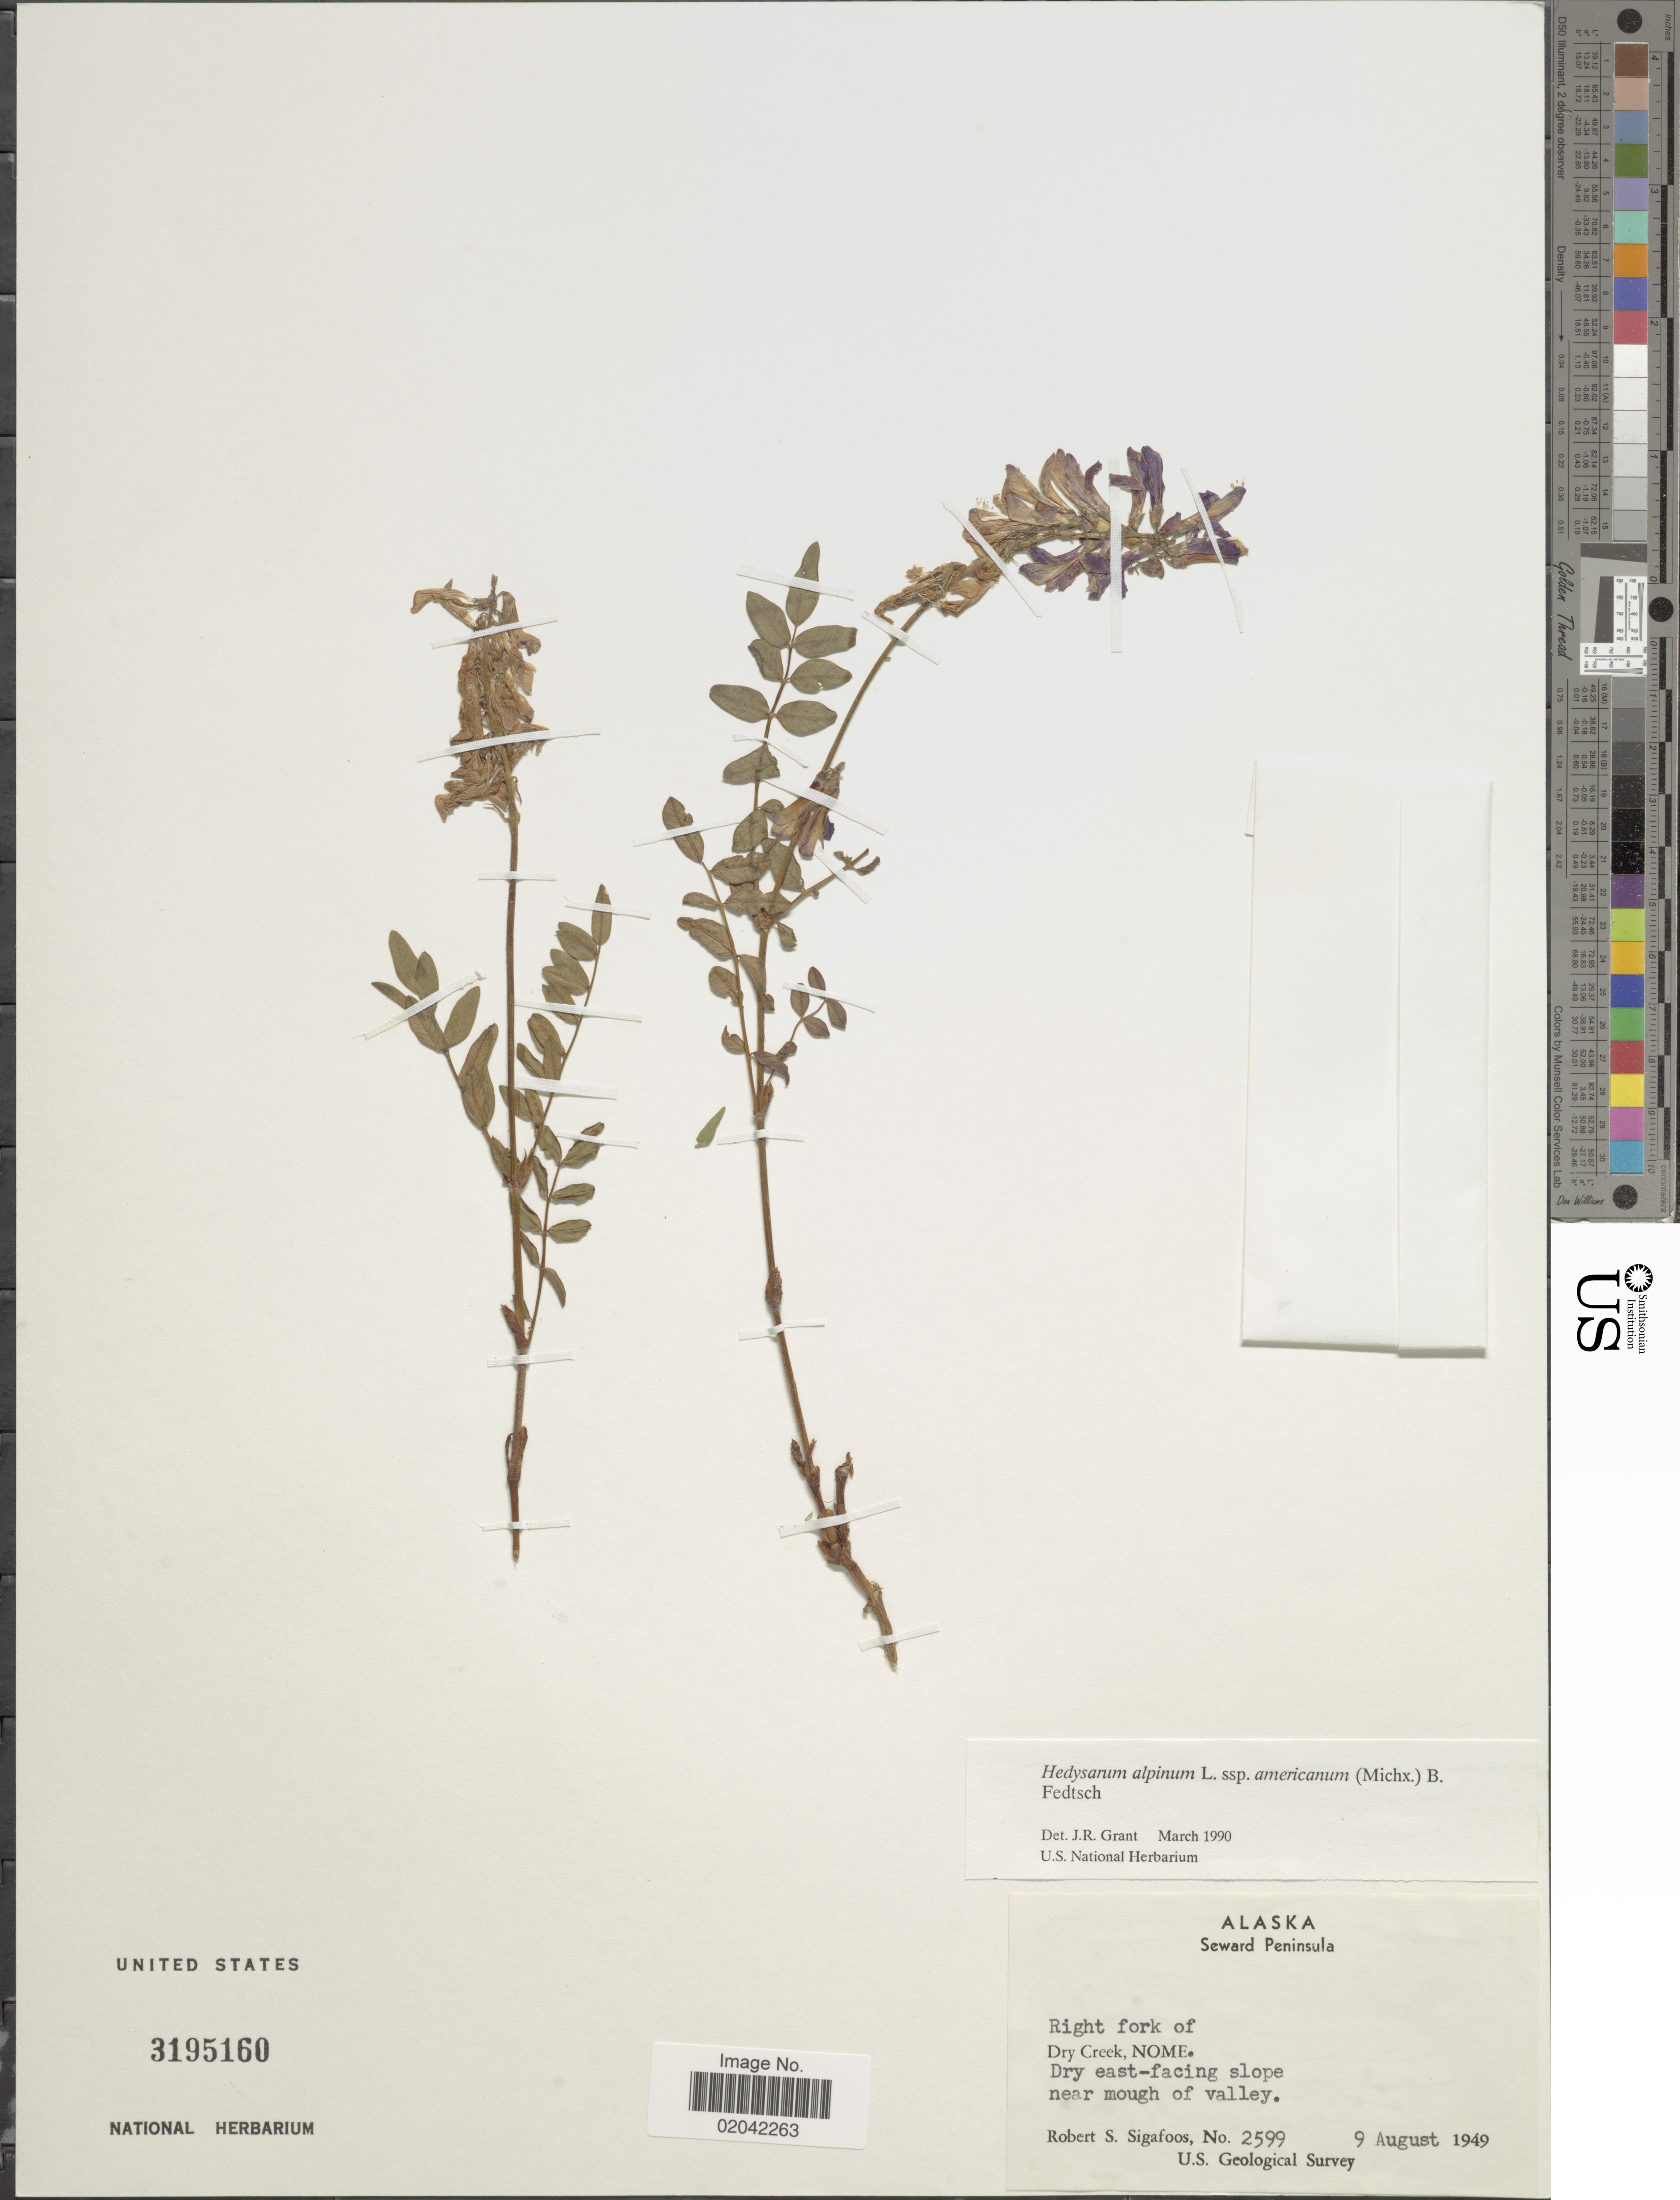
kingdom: Plantae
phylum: Tracheophyta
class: Magnoliopsida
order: Fabales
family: Fabaceae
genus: Hedysarum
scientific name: Hedysarum alpinum var. americanum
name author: Michx. ex Pursh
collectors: R. Sigafoos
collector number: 2599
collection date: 1949-08-09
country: United States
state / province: Alaska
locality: Seward Peninsula. Right fork of Dry Creek, Nome. Dry east-facing slope near mough of valley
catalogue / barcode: US 3195160